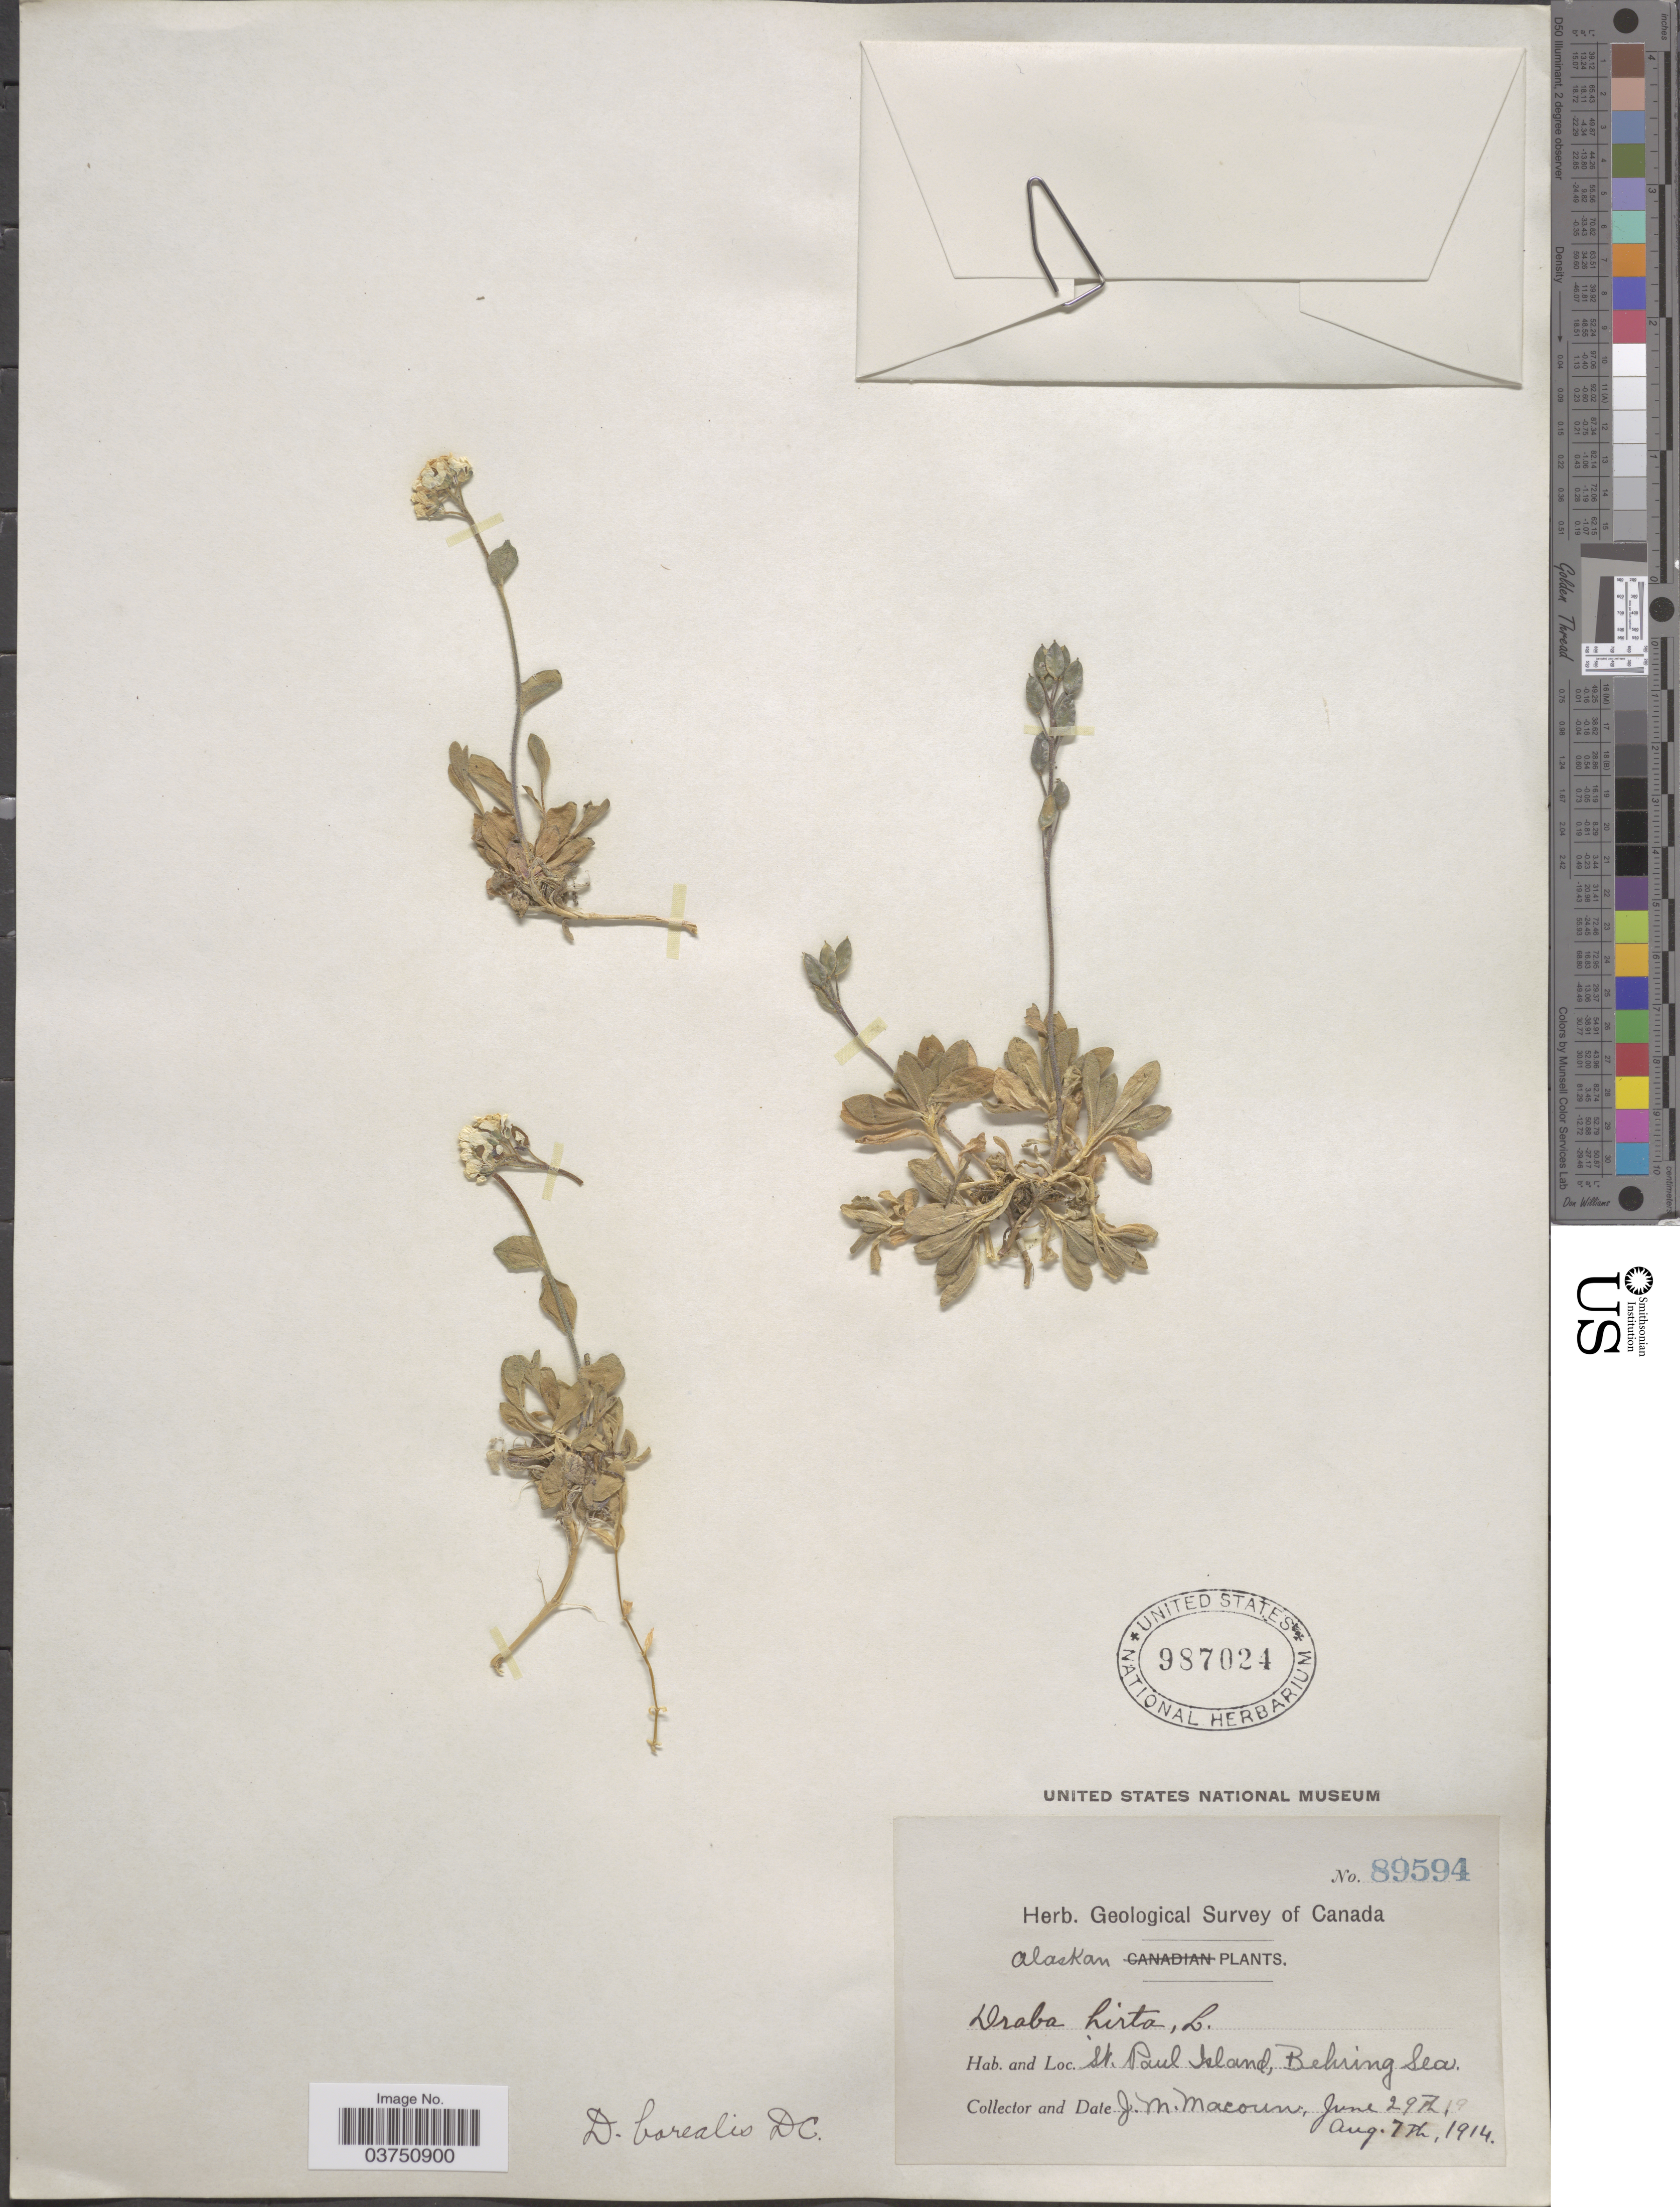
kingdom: Plantae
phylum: Tracheophyta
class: Magnoliopsida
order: Brassicales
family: Brassicaceae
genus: Draba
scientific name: Draba borealis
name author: DC.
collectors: J. M. Macoun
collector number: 89594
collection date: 1914-06-29/1914-08-07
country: United States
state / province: Alaska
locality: St. Paul Island, Behring Sea.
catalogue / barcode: US 987024